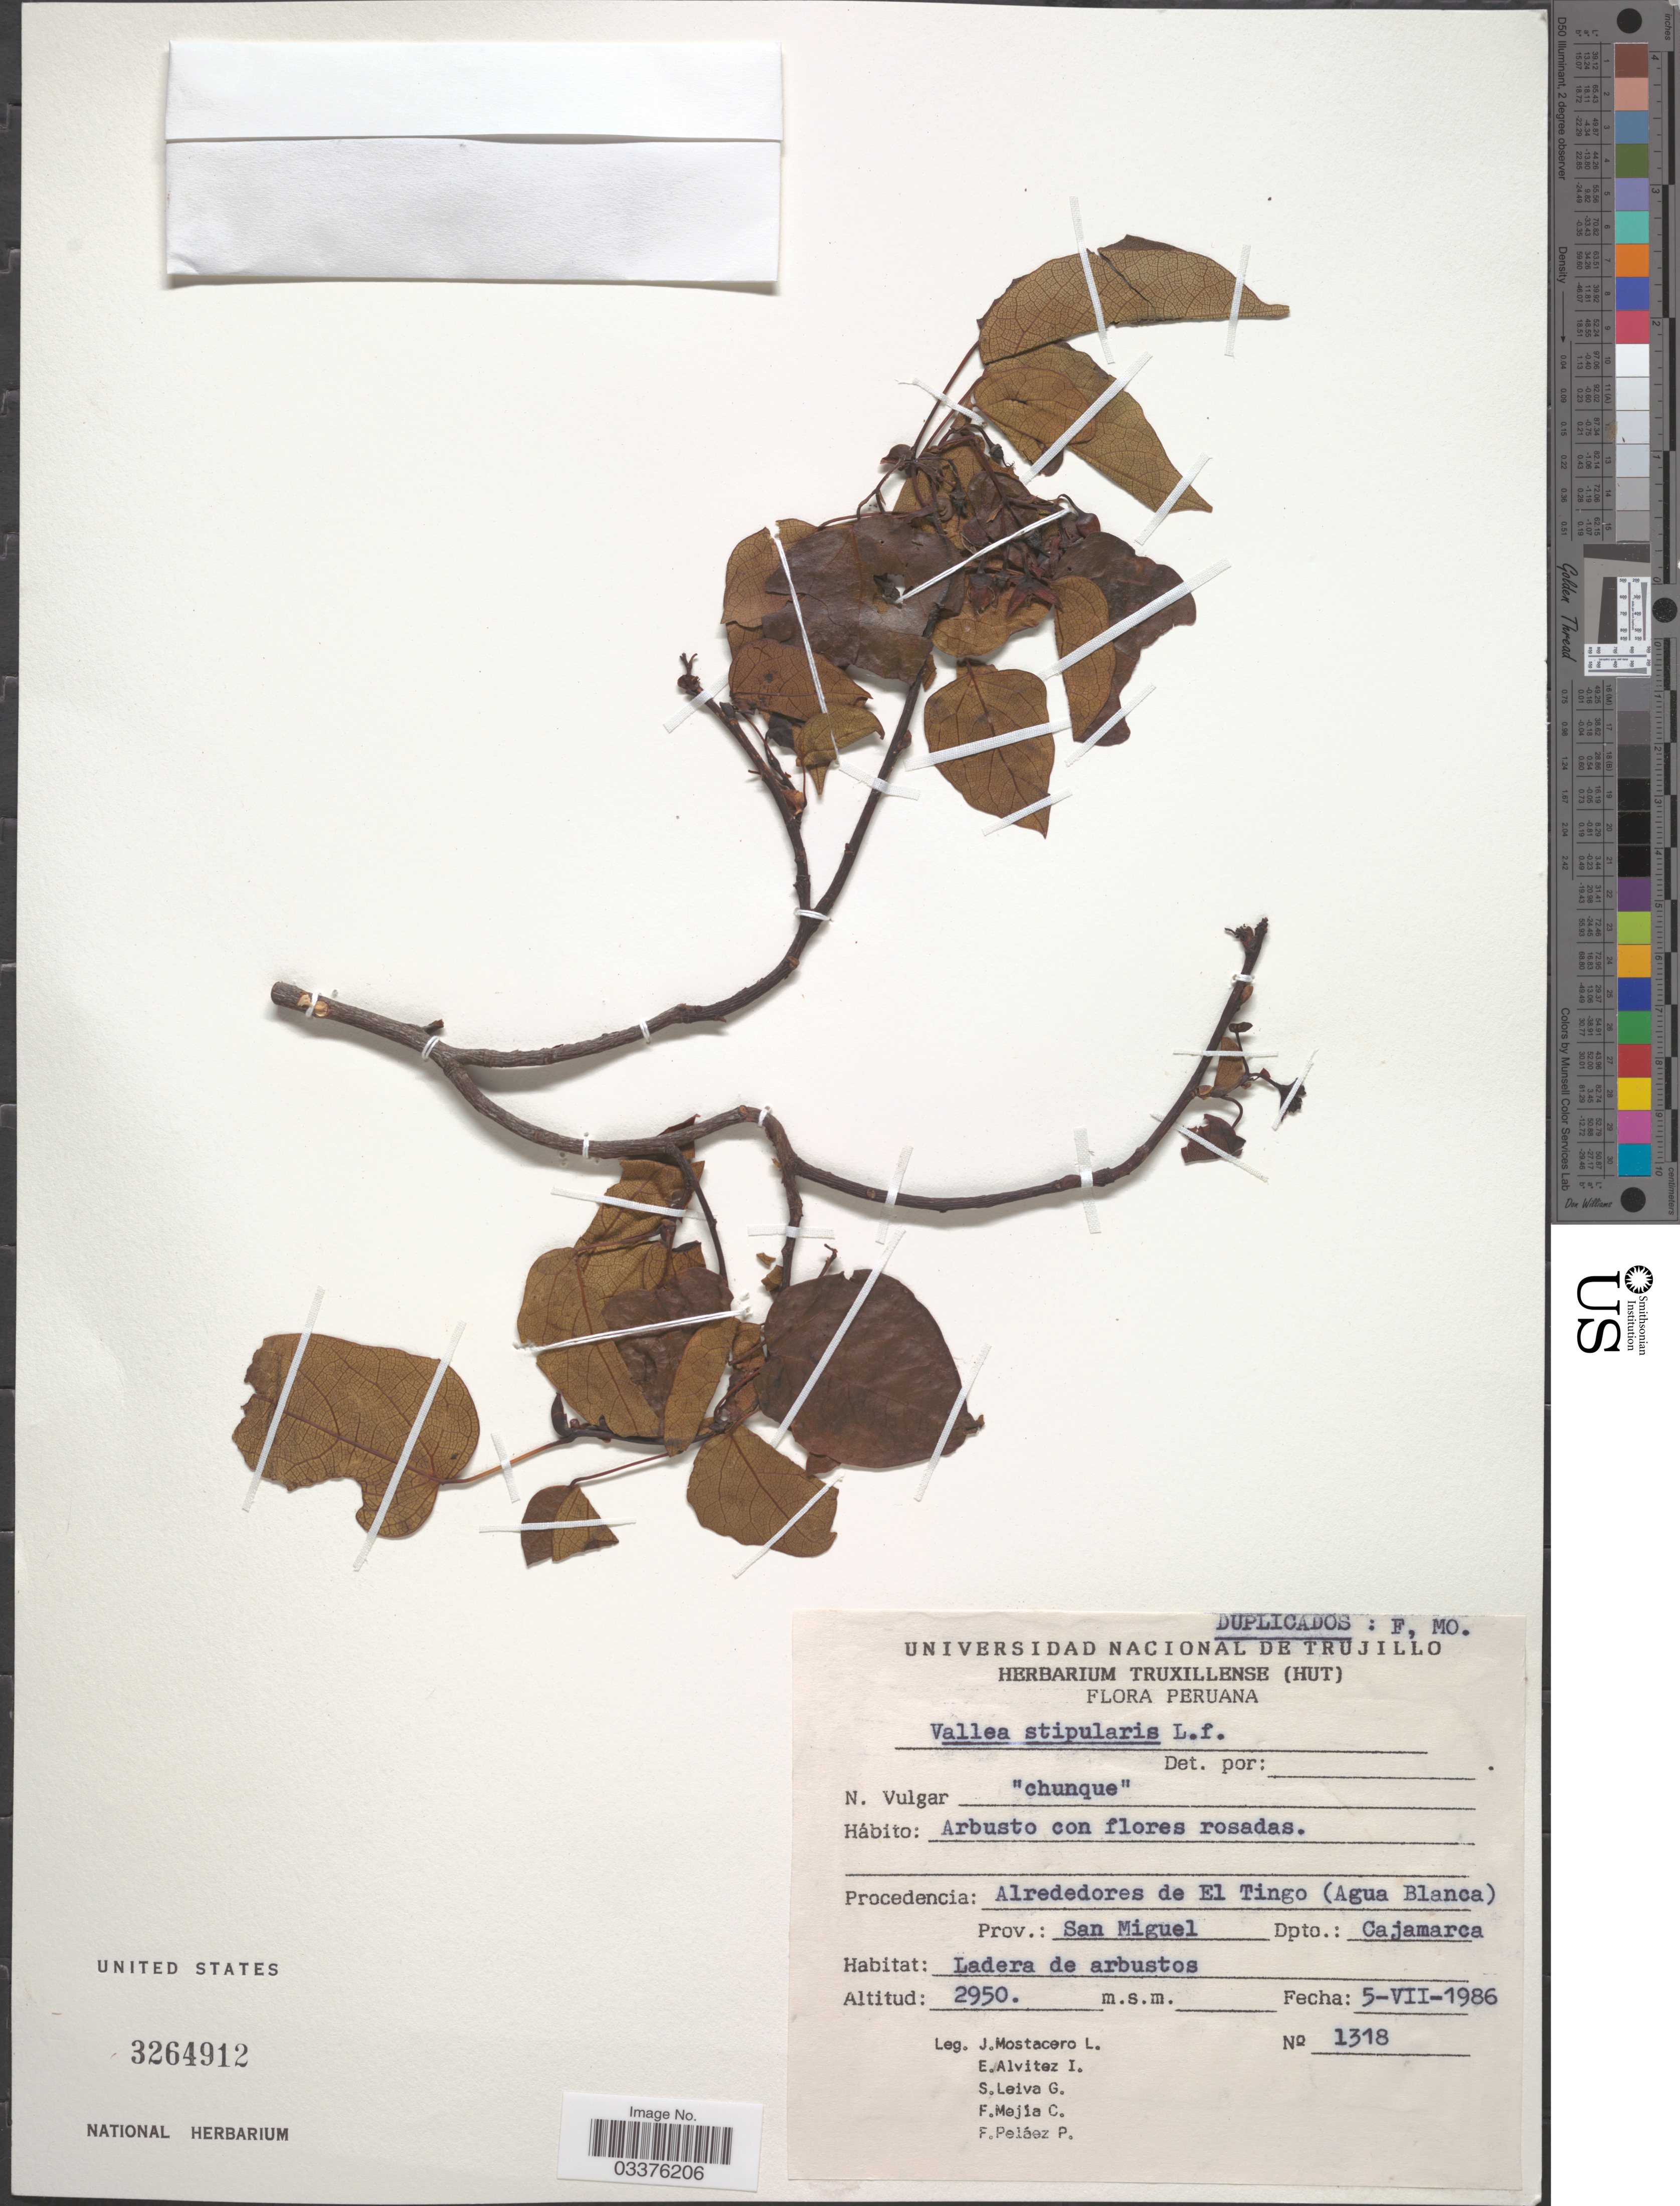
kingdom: Plantae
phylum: Tracheophyta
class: Magnoliopsida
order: Oxalidales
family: Elaeocarpaceae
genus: Vallea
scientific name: Vallea stipularis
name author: L. f.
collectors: J. Mostacero L., E. Alvitez I., S. Leiva G., F. Mejia C. & F. Pelaez P.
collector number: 1318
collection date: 1986-07-05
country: Peru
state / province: Cajamarca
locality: Procedencia: Alrededores de El Tingo (Agua Blanca), Prov.: San Miguel, Dpto.: Cajamarca.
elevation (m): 2950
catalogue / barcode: US 3264912